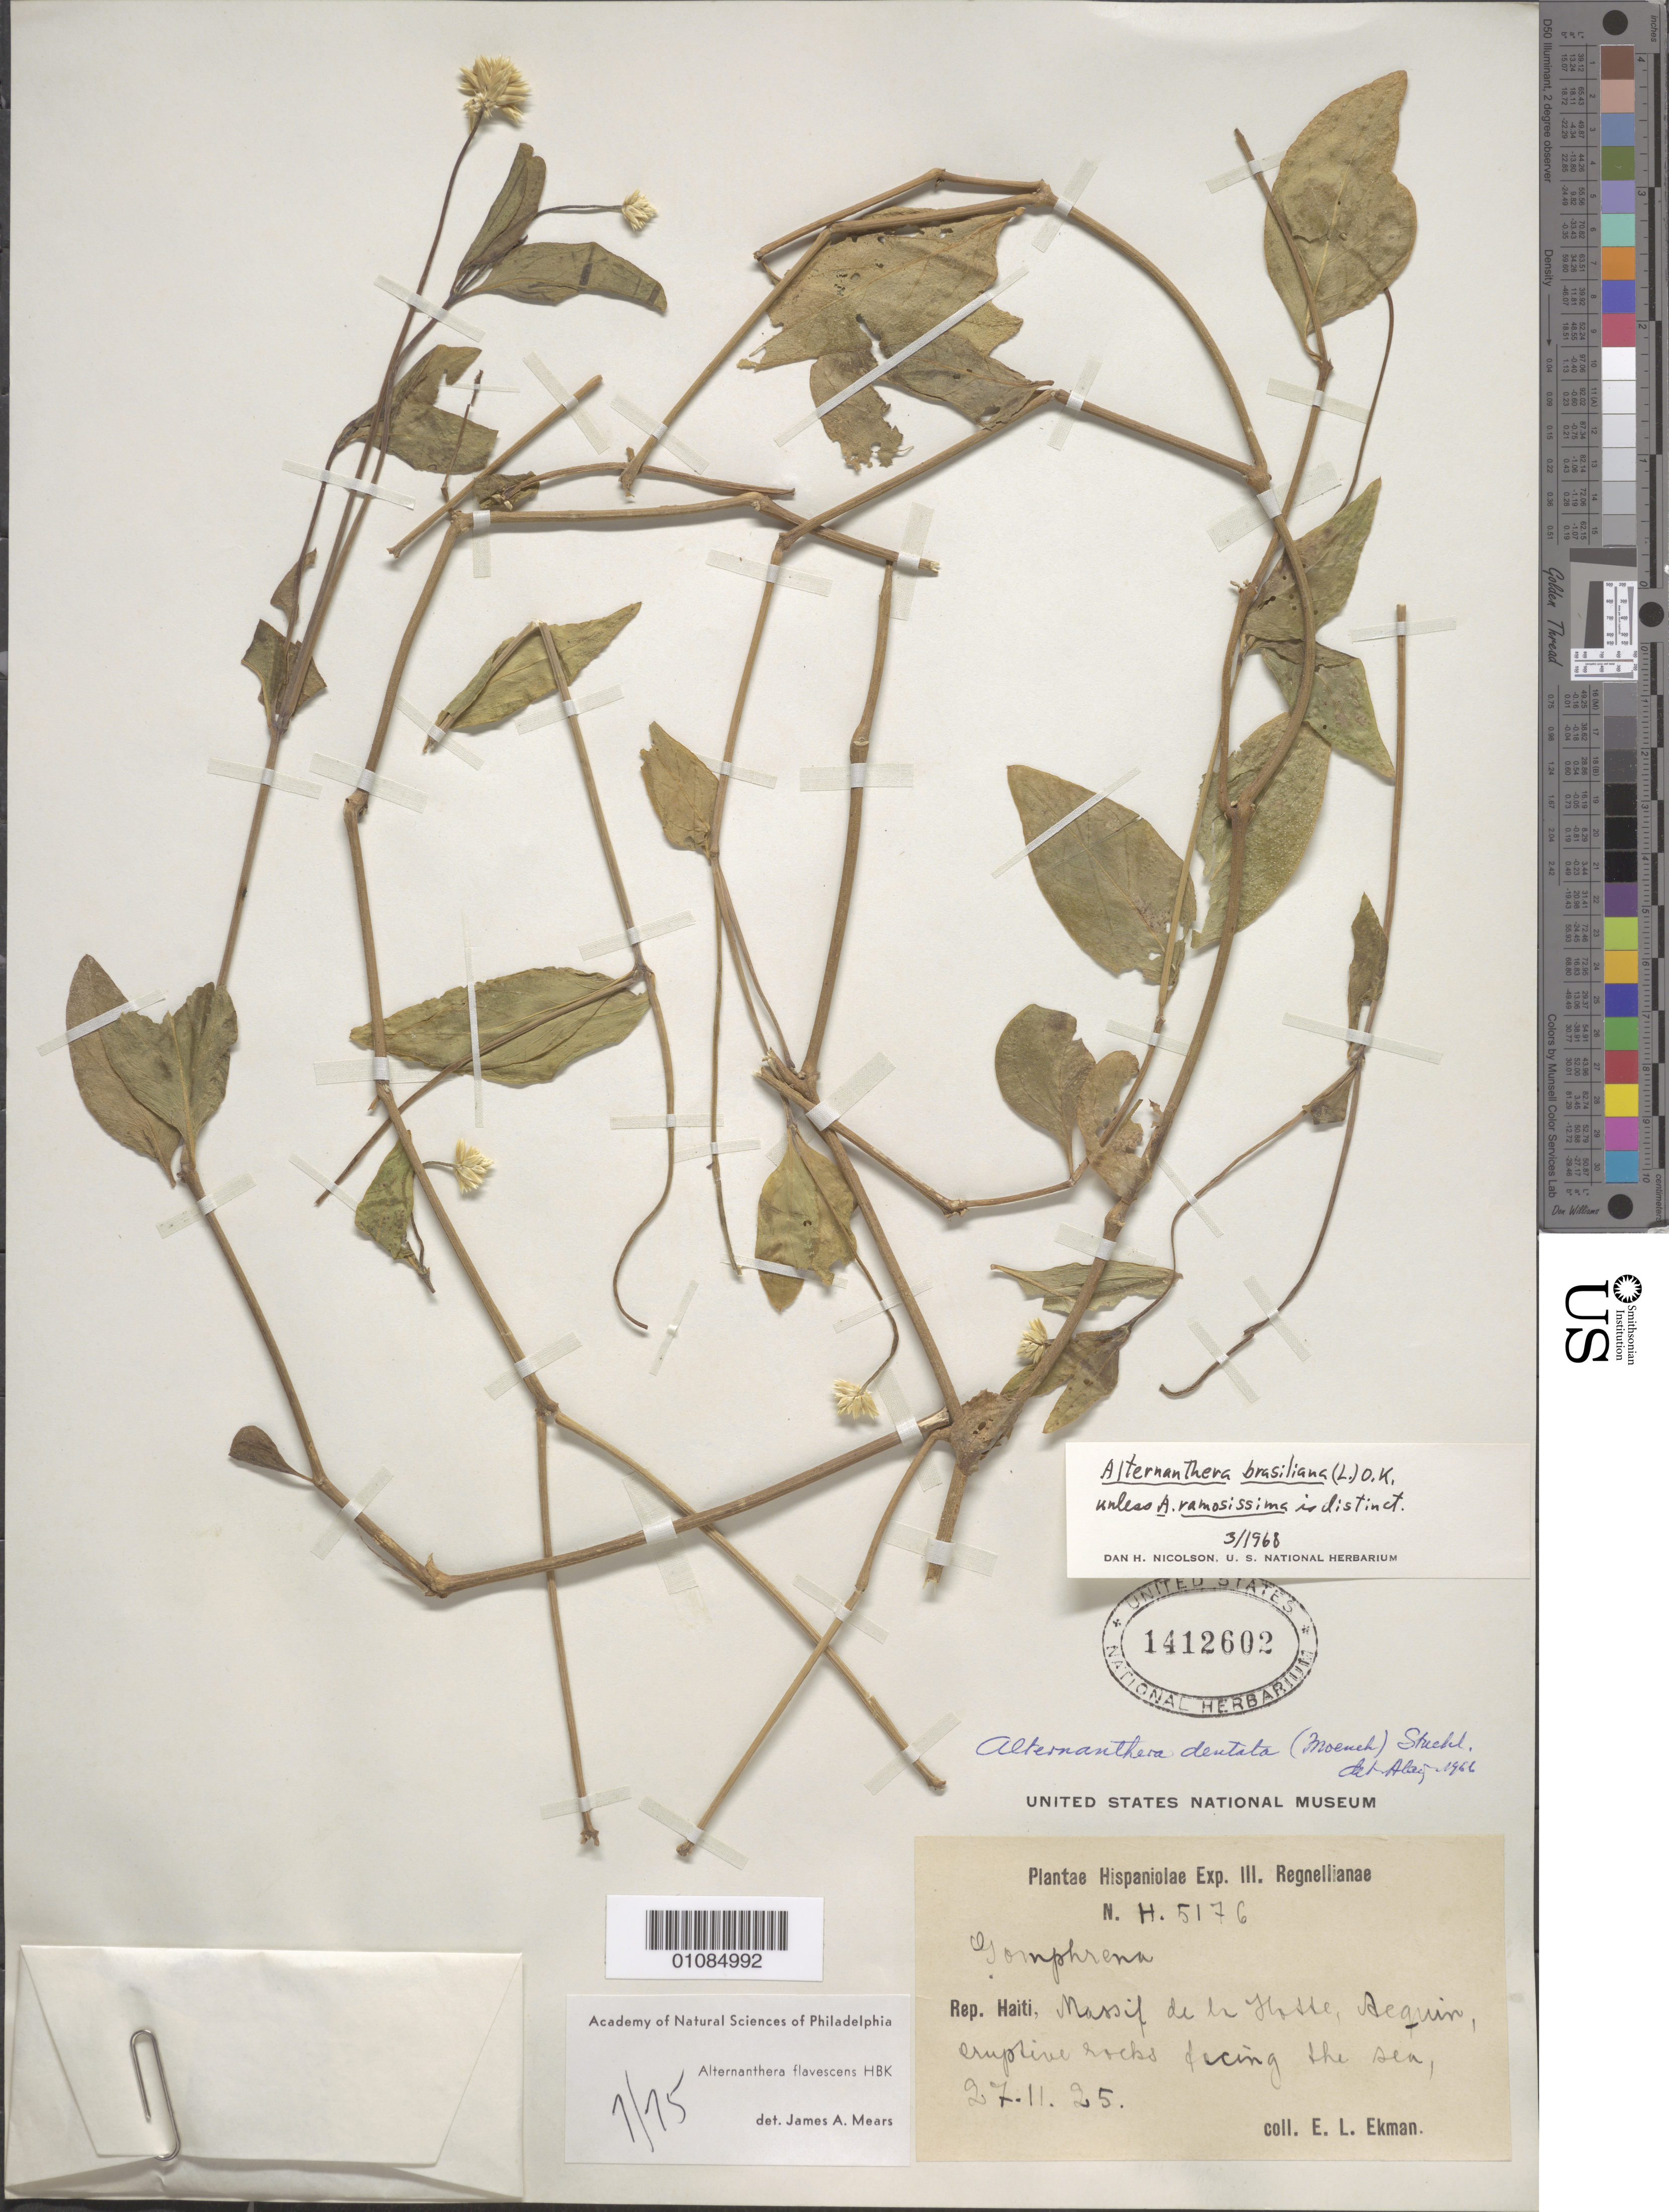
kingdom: Plantae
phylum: Tracheophyta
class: Magnoliopsida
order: Caryophyllales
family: Amaranthaceae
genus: Alternanthera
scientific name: Alternanthera flavescens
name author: Kunth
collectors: E. L. Ekman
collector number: H 5176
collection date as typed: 27 Nov 1925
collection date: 1925-11-27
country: Haiti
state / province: Sud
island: Hispaniola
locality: Massif de la Hotte, Sequin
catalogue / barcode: US 1412602